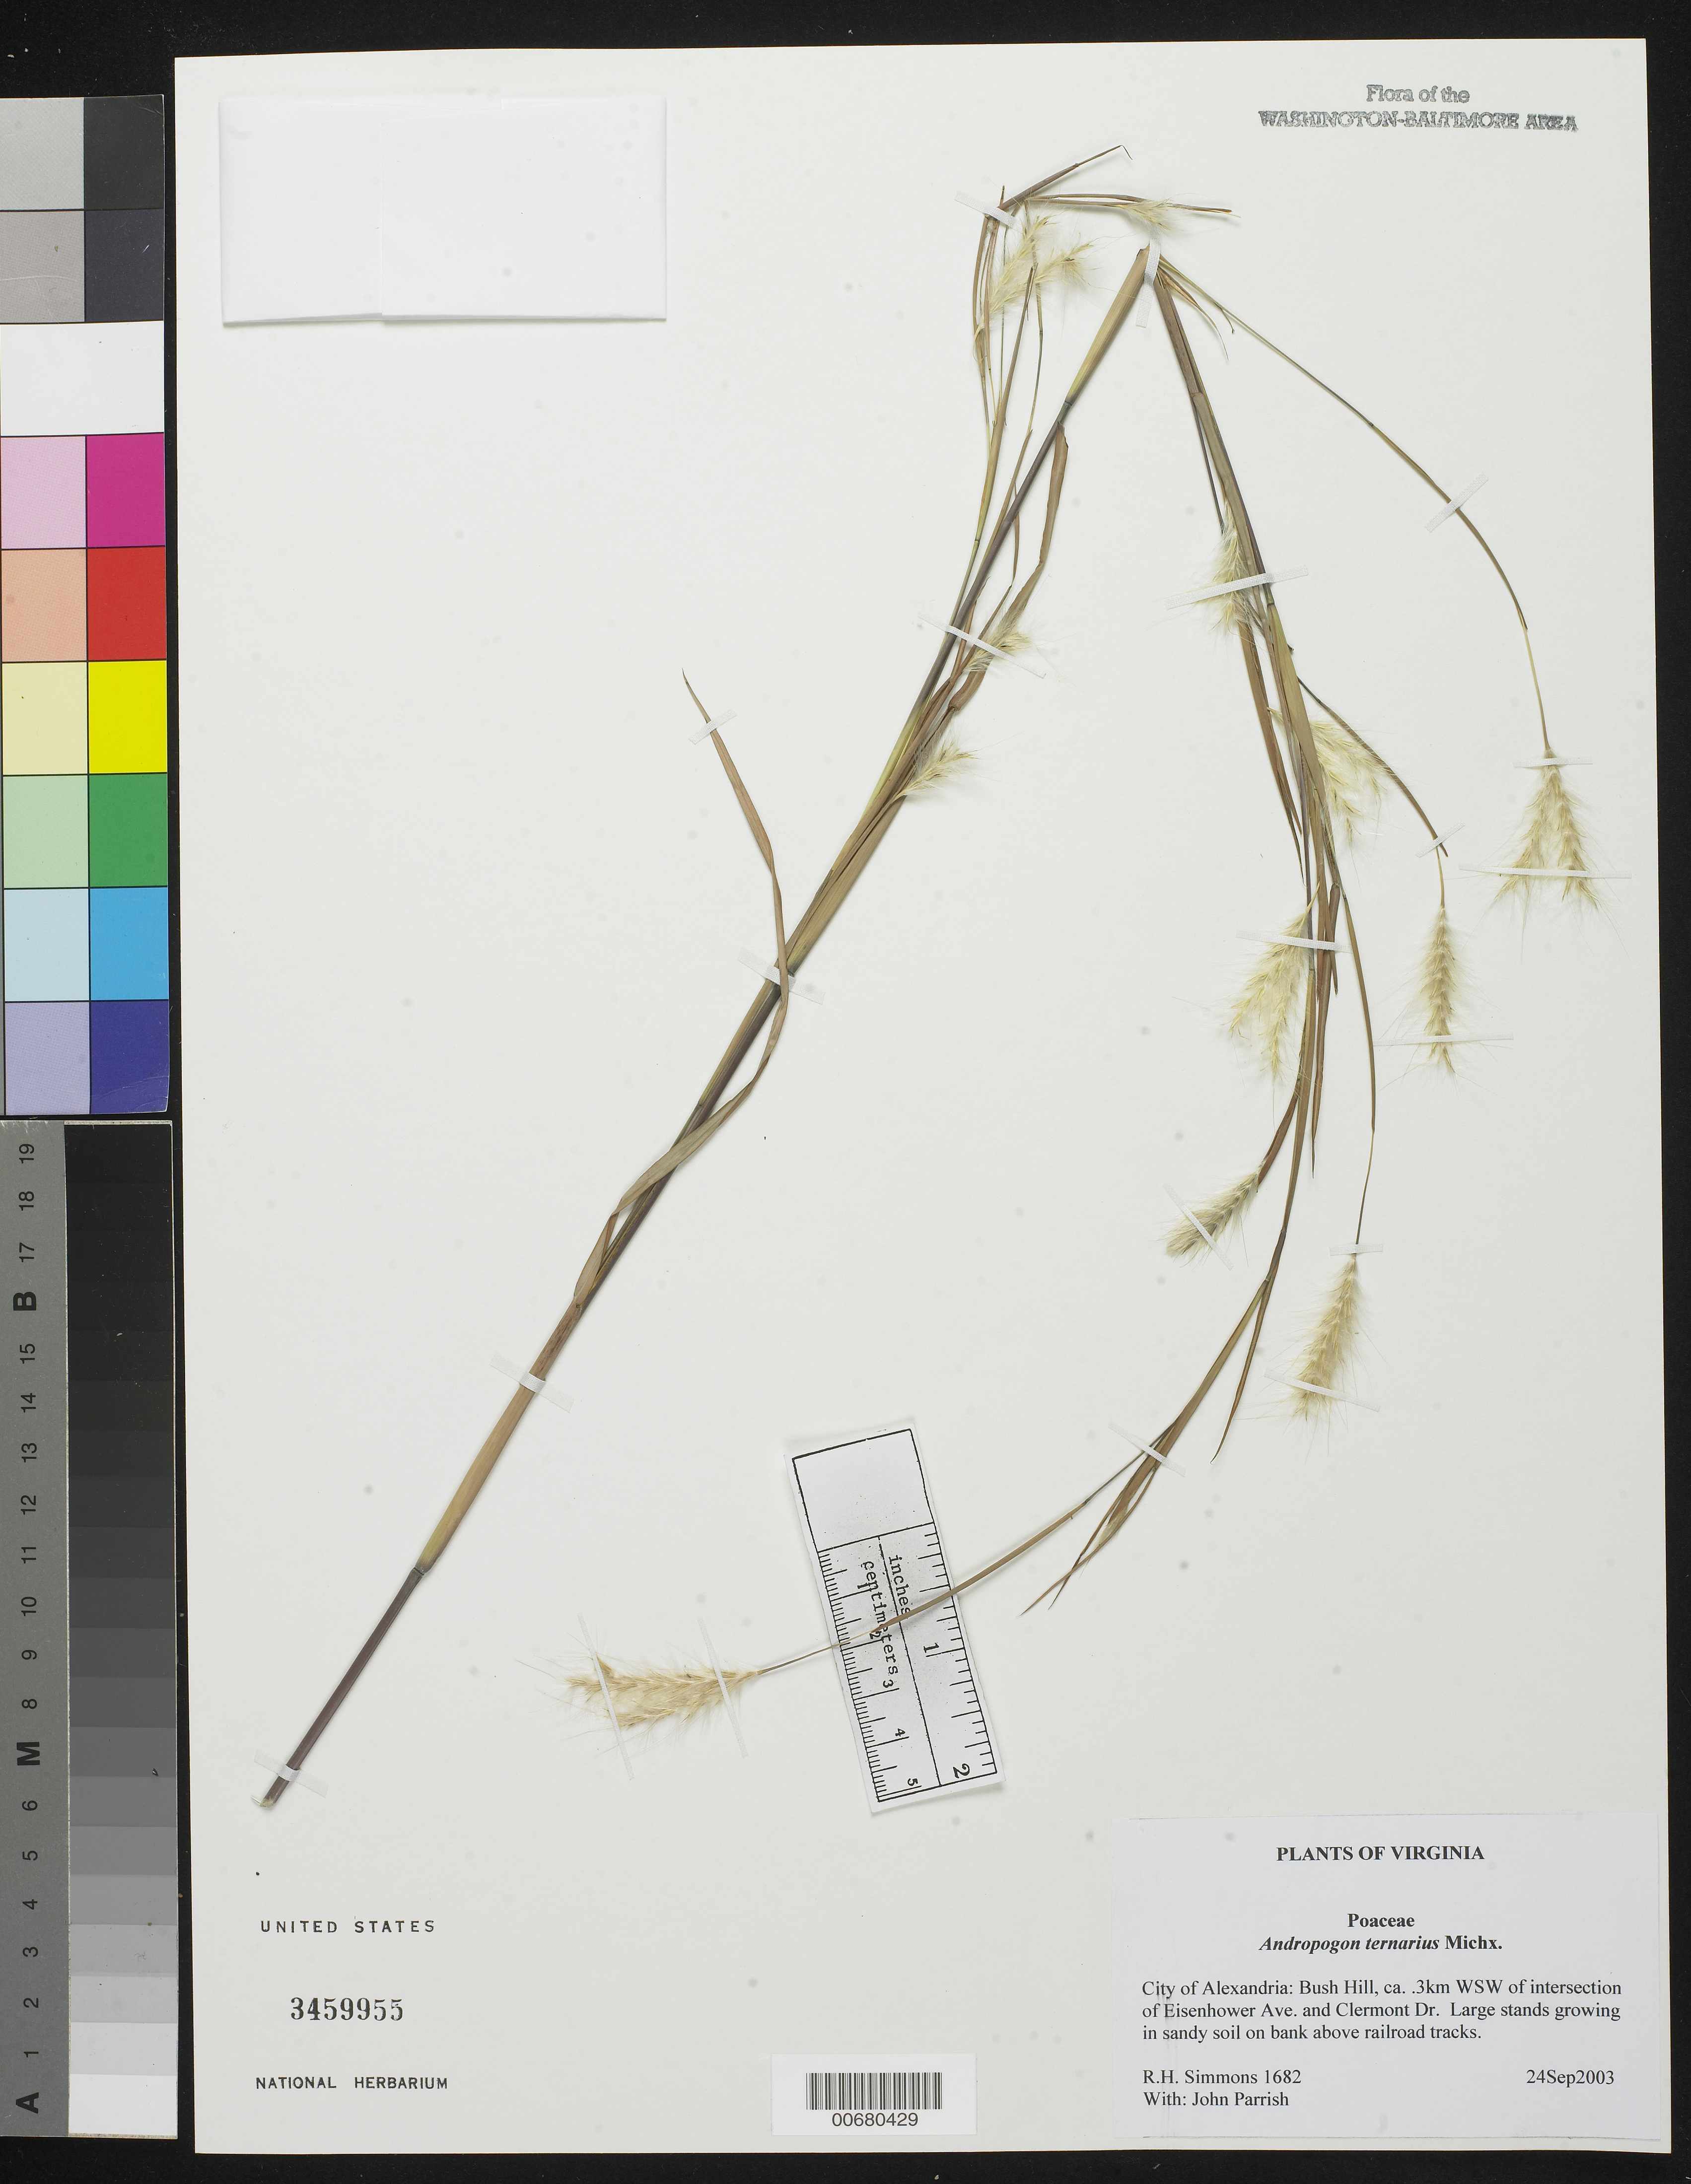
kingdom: Plantae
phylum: Tracheophyta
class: Liliopsida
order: Poales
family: Poaceae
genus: Andropogon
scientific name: Andropogon ternarius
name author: Michx.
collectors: R. H. Simmons & J. Parrish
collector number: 1682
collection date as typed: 24 Sep 2003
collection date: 2003-09-24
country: United States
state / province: Virginia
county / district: City of Alexandria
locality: Bush Hill, ca. 0.3 km WSW of intersection of Eisenhower Ave. and Clermont Dr.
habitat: Large stands growing in sandy soil on bank above railroad tr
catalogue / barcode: US 3459955